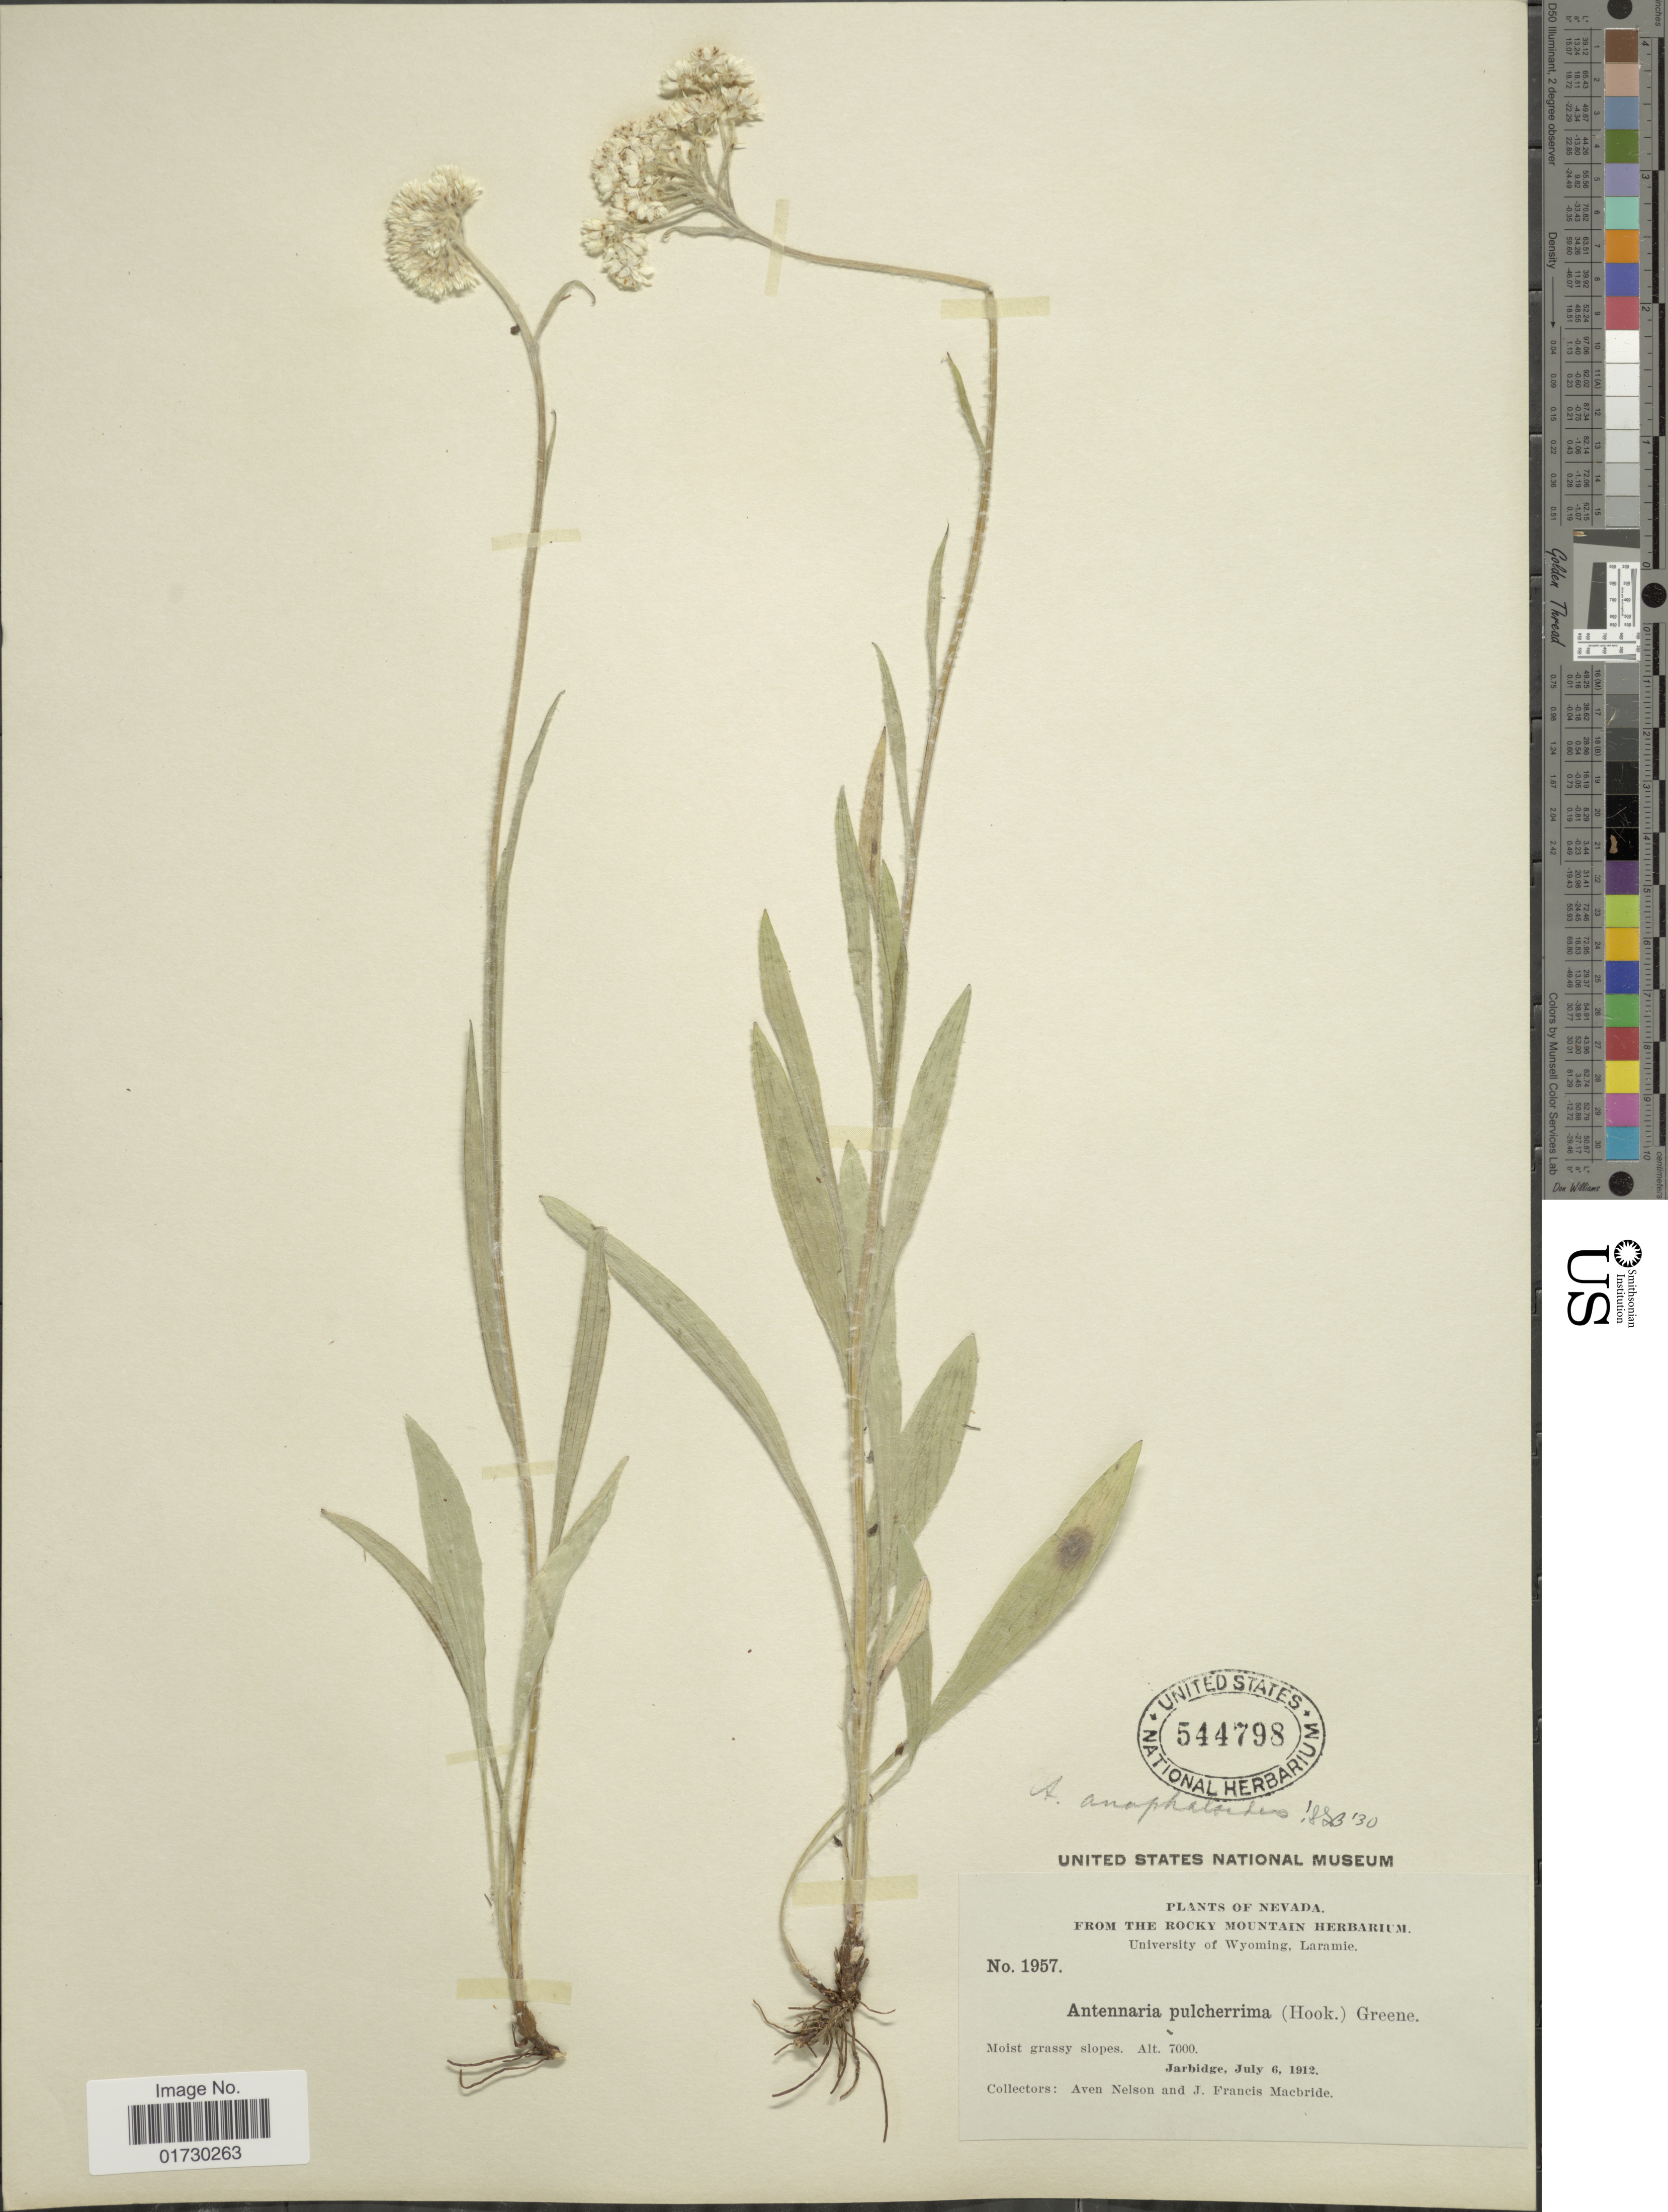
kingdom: Plantae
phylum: Tracheophyta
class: Magnoliopsida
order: Asterales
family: Asteraceae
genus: Antennaria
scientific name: Antennaria anaphaloides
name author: Rydb.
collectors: A. Nelson & J. F. Macbride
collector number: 1957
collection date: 1912-07-06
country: United States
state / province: Nevada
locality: Jarbridge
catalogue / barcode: US 544798